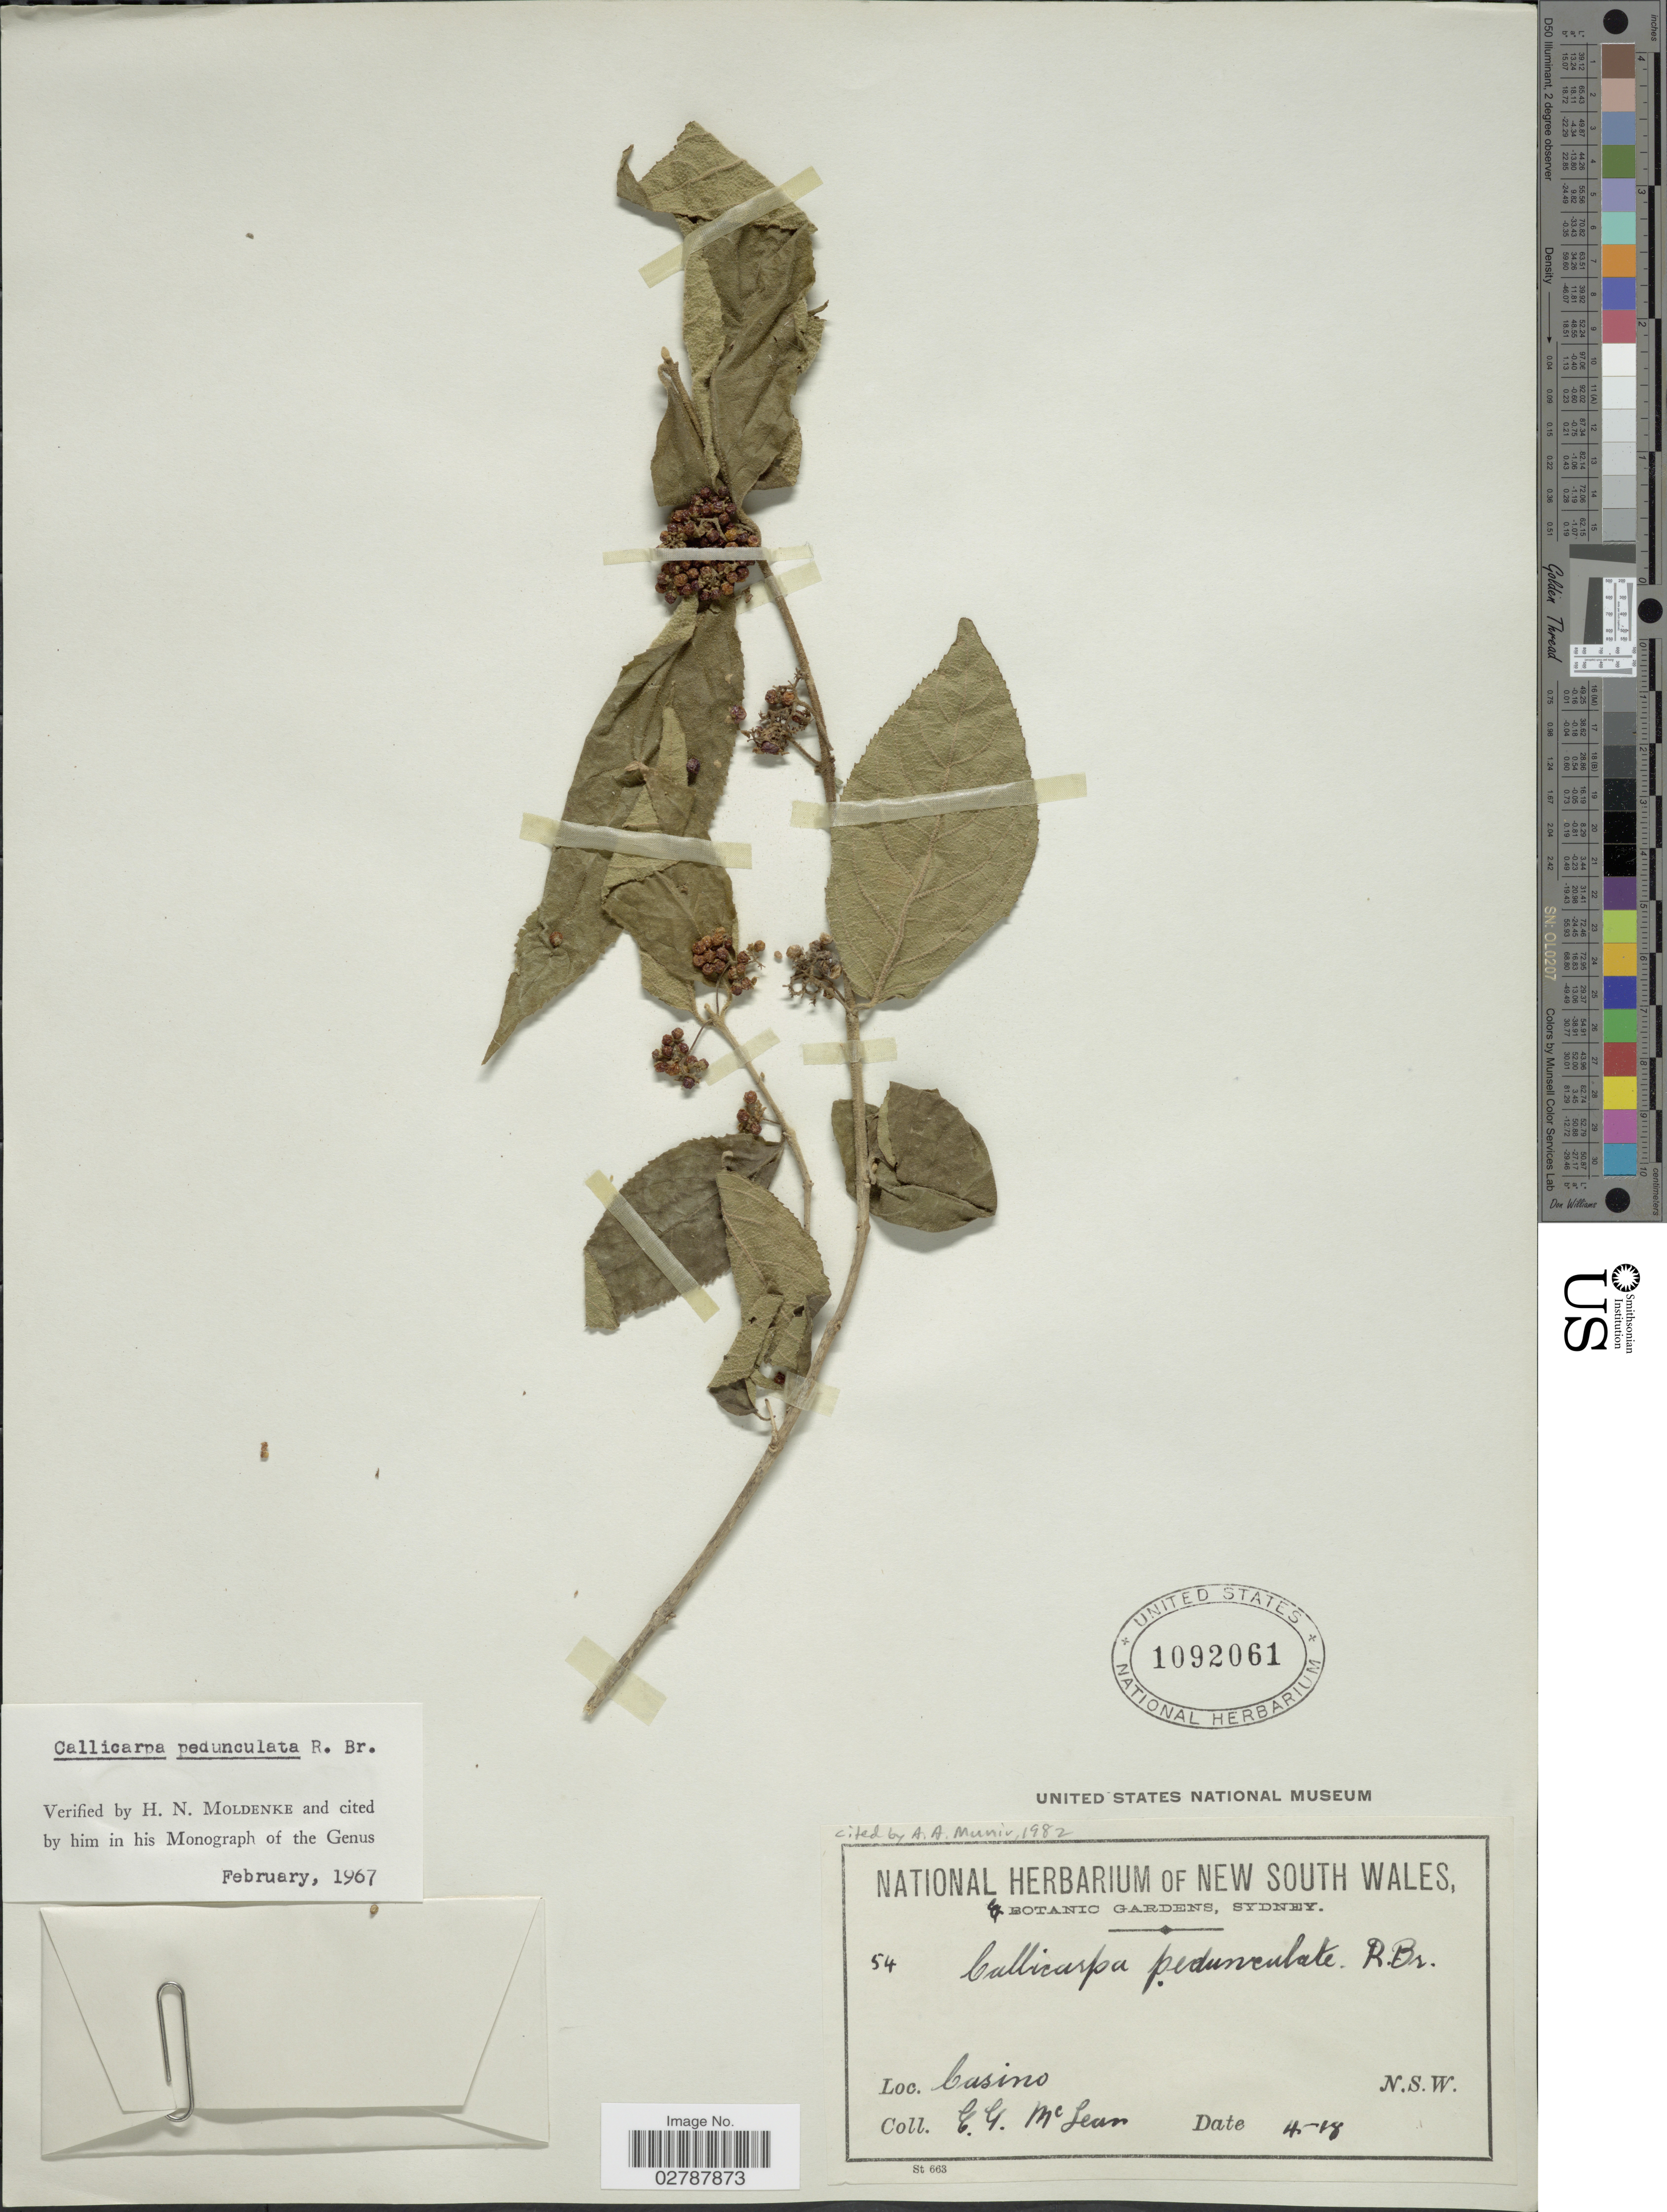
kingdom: Plantae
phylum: Tracheophyta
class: Magnoliopsida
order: Lamiales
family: Lamiaceae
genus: Callicarpa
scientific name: Callicarpa pedunculata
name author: R. Br.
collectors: E. McLean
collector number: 54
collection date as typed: Transcribed d/m/y: /4/18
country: Australia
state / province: New South Wales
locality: Casino. N.S.W.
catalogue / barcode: US 1092061